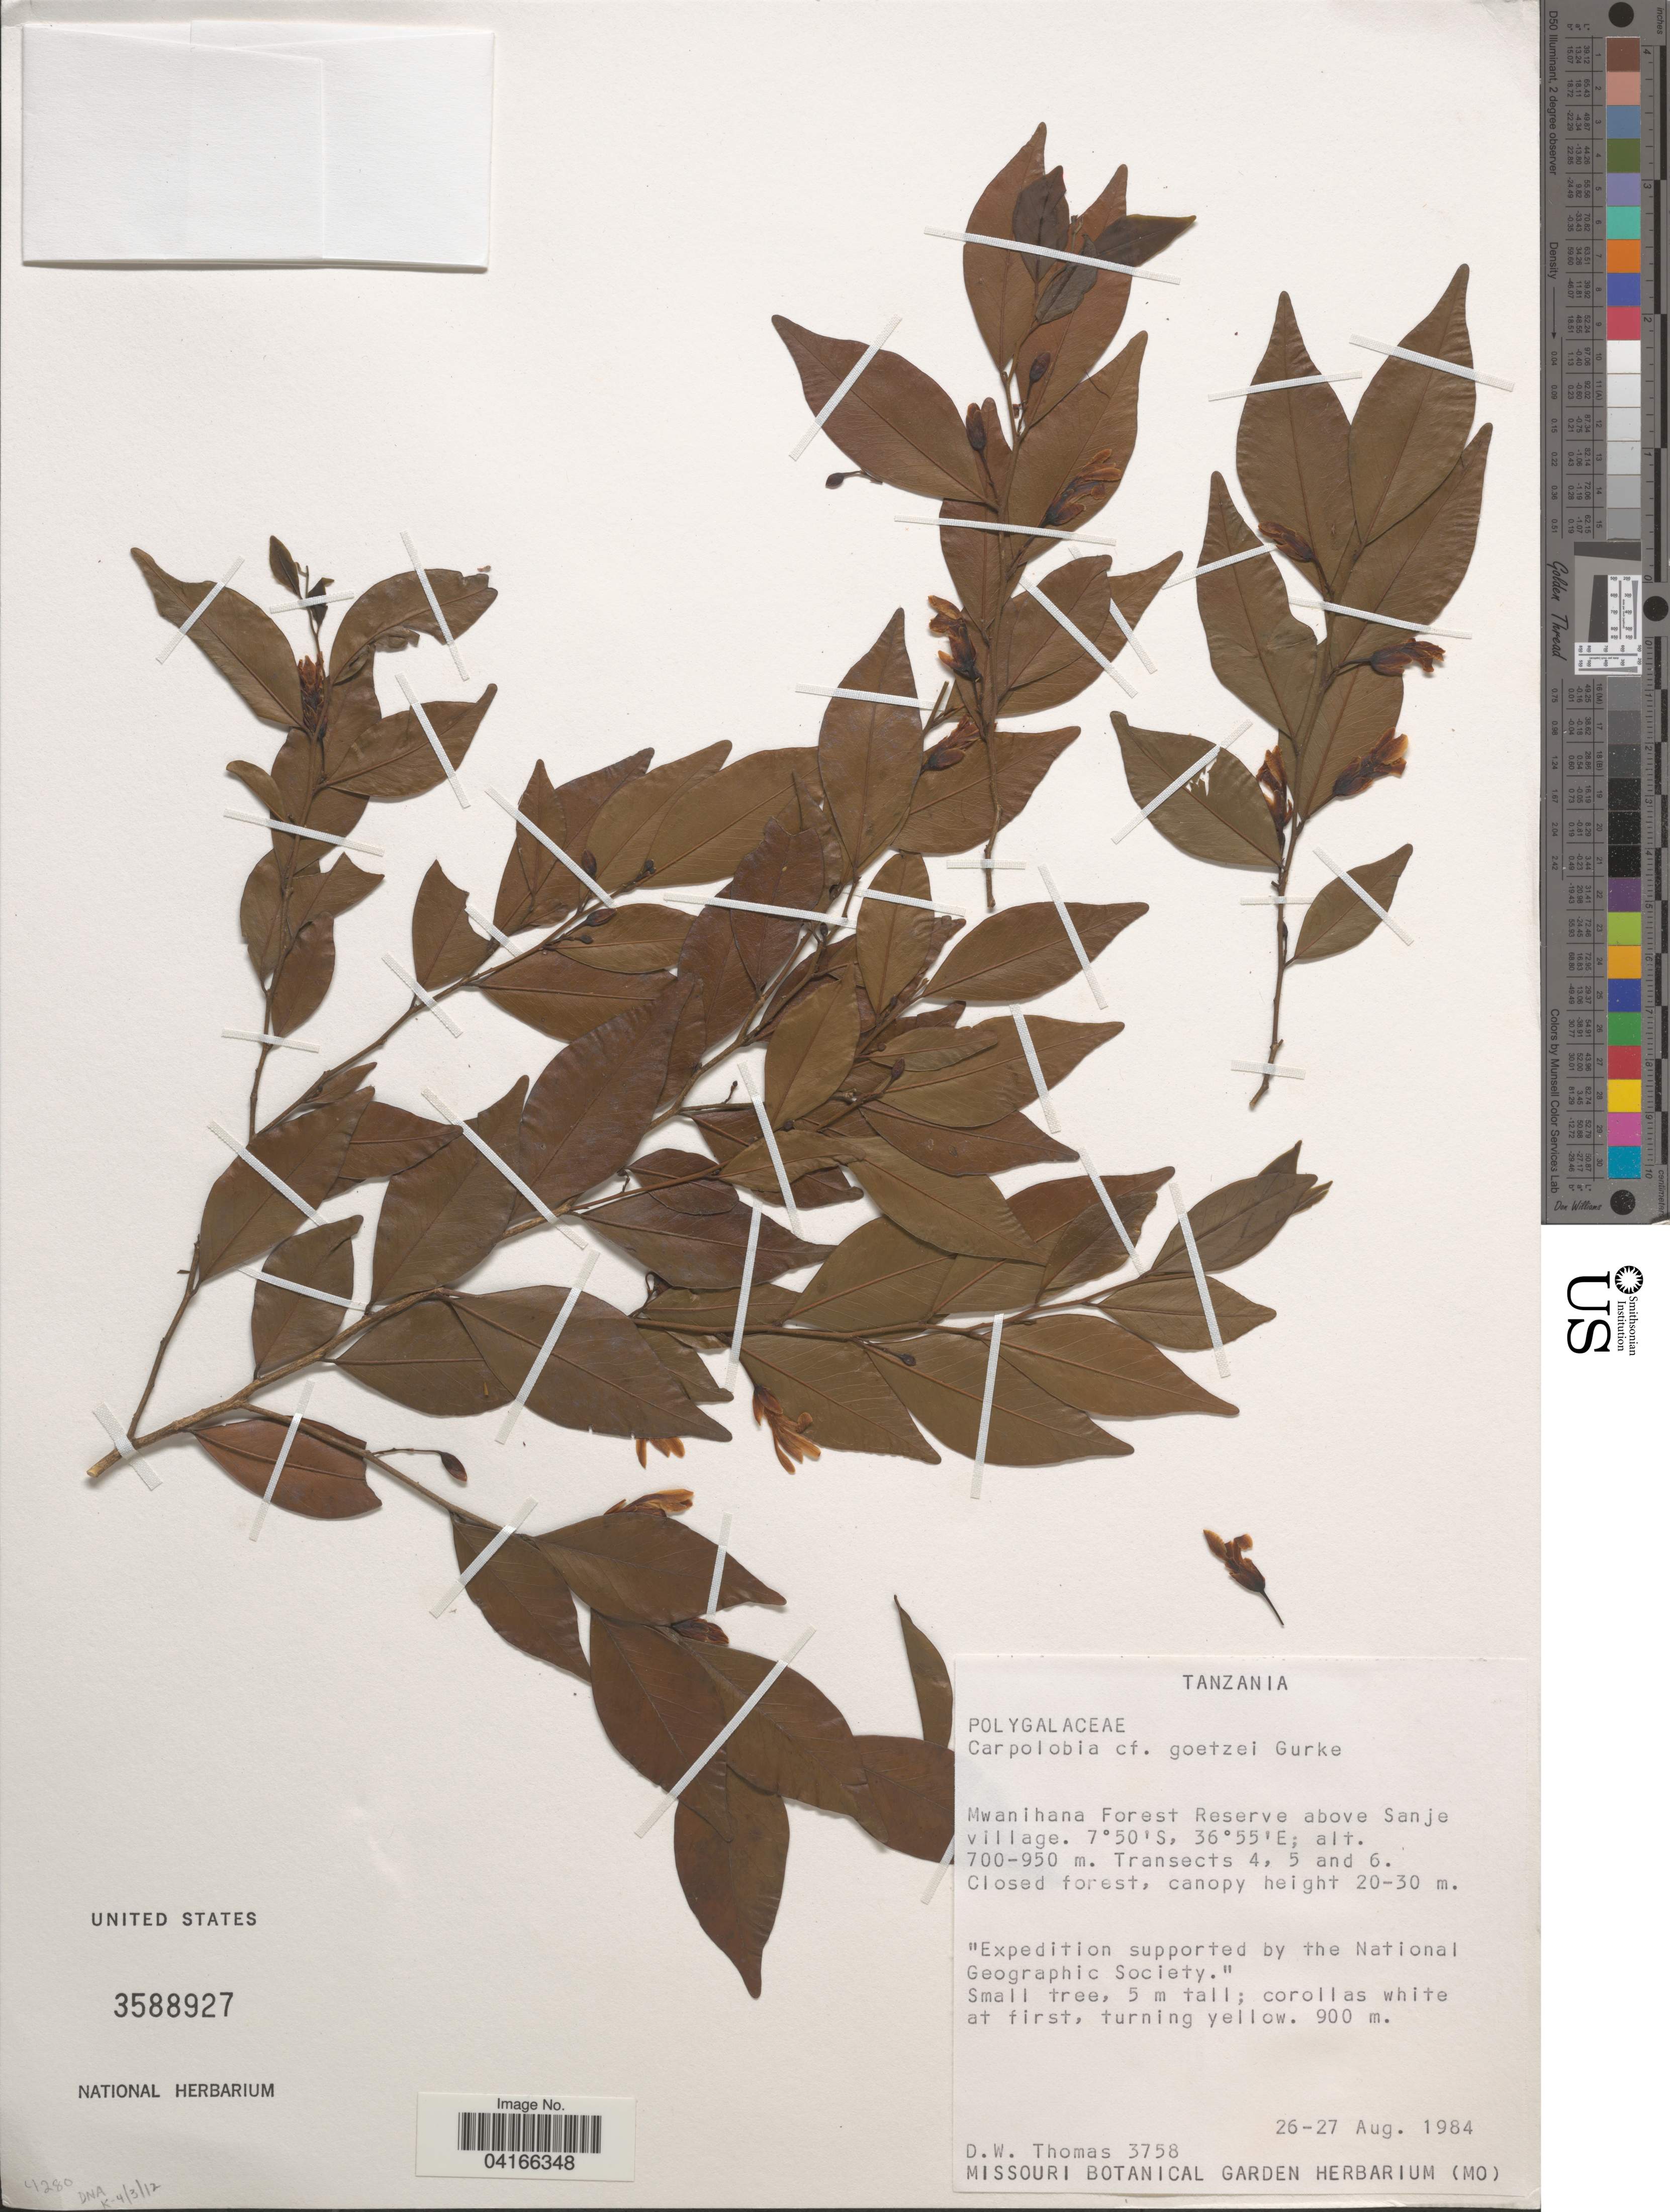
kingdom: Plantae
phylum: Tracheophyta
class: Magnoliopsida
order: Fabales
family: Polygalaceae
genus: Carpolobia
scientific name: Carpolobia goetzei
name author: Gürke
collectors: D. W. Thomas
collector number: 3758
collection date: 1984-08-26/1984-08-27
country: Tanzania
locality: Mwanihana Forest Reserve above Sanje village. Transects 4, 5 and 6.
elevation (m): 700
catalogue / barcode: US 3588927